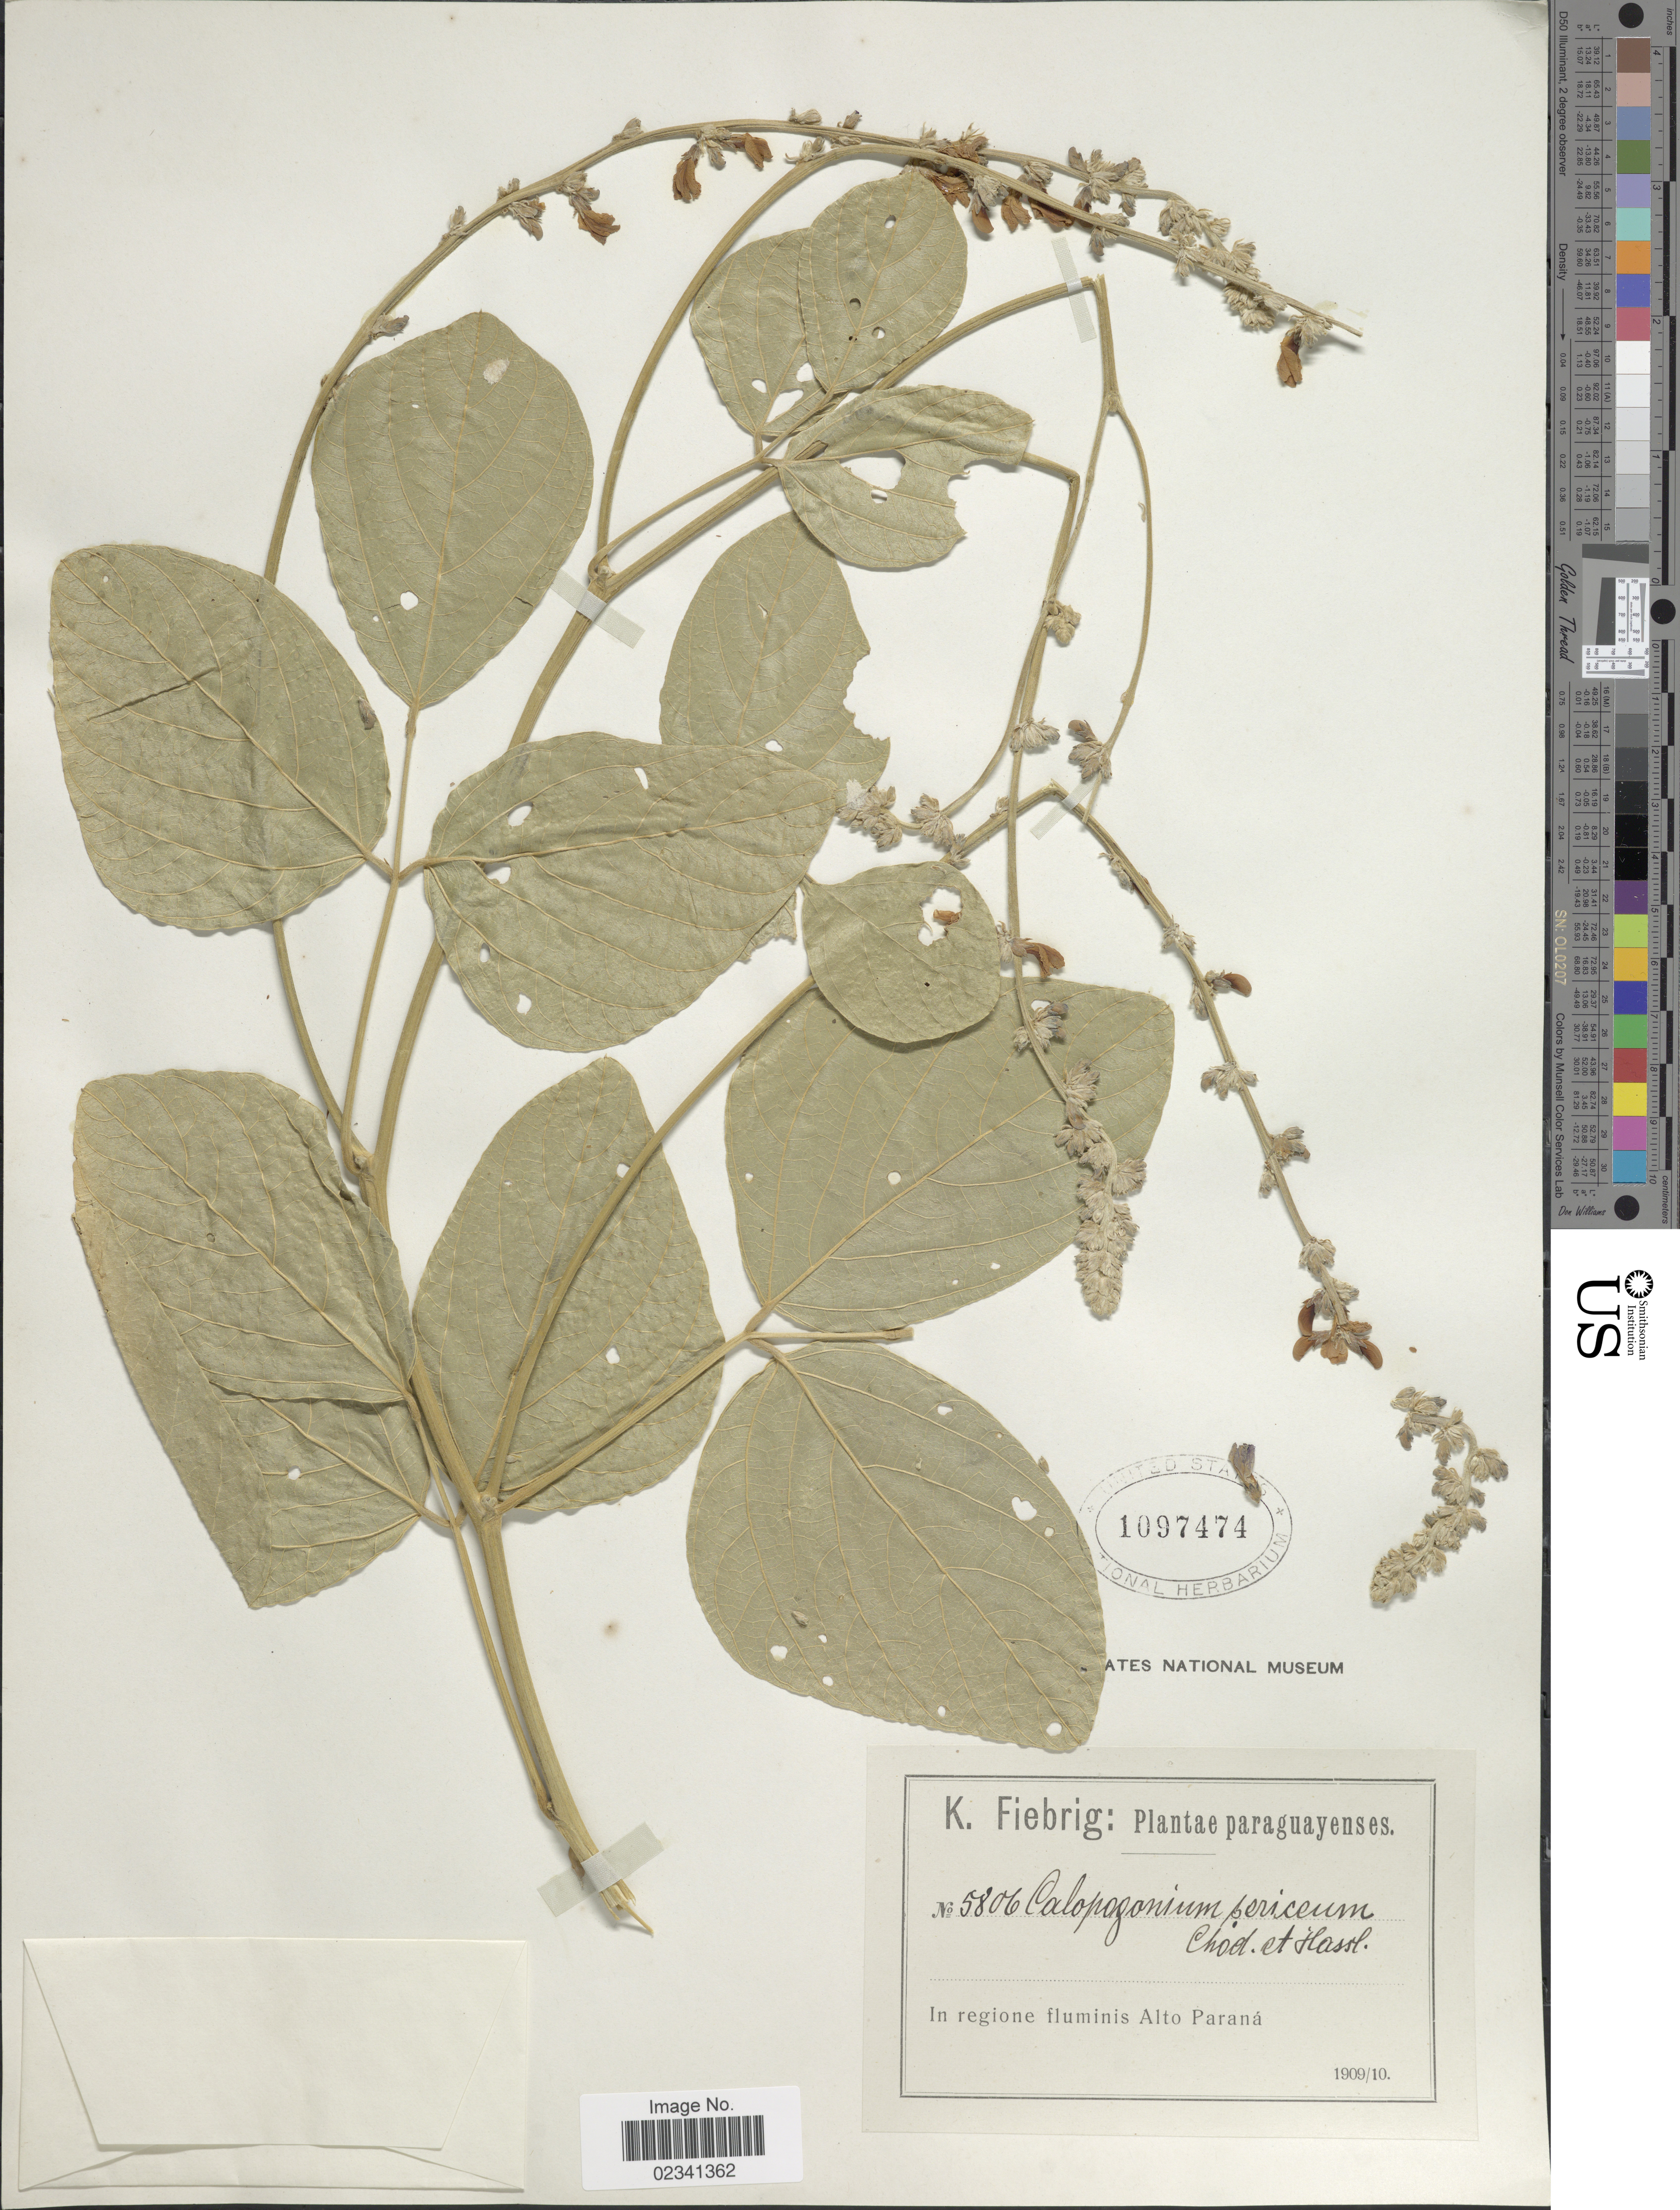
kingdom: Plantae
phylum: Tracheophyta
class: Magnoliopsida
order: Fabales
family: Fabaceae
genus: Calopogonium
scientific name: Calopogonium sericeum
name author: (Benth.) Chodat & Hassl.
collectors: K. Fiebrig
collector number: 5806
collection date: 1909/1910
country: Paraguay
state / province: Alto Parana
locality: In regione fluminis Alto Parana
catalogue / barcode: US 1097474